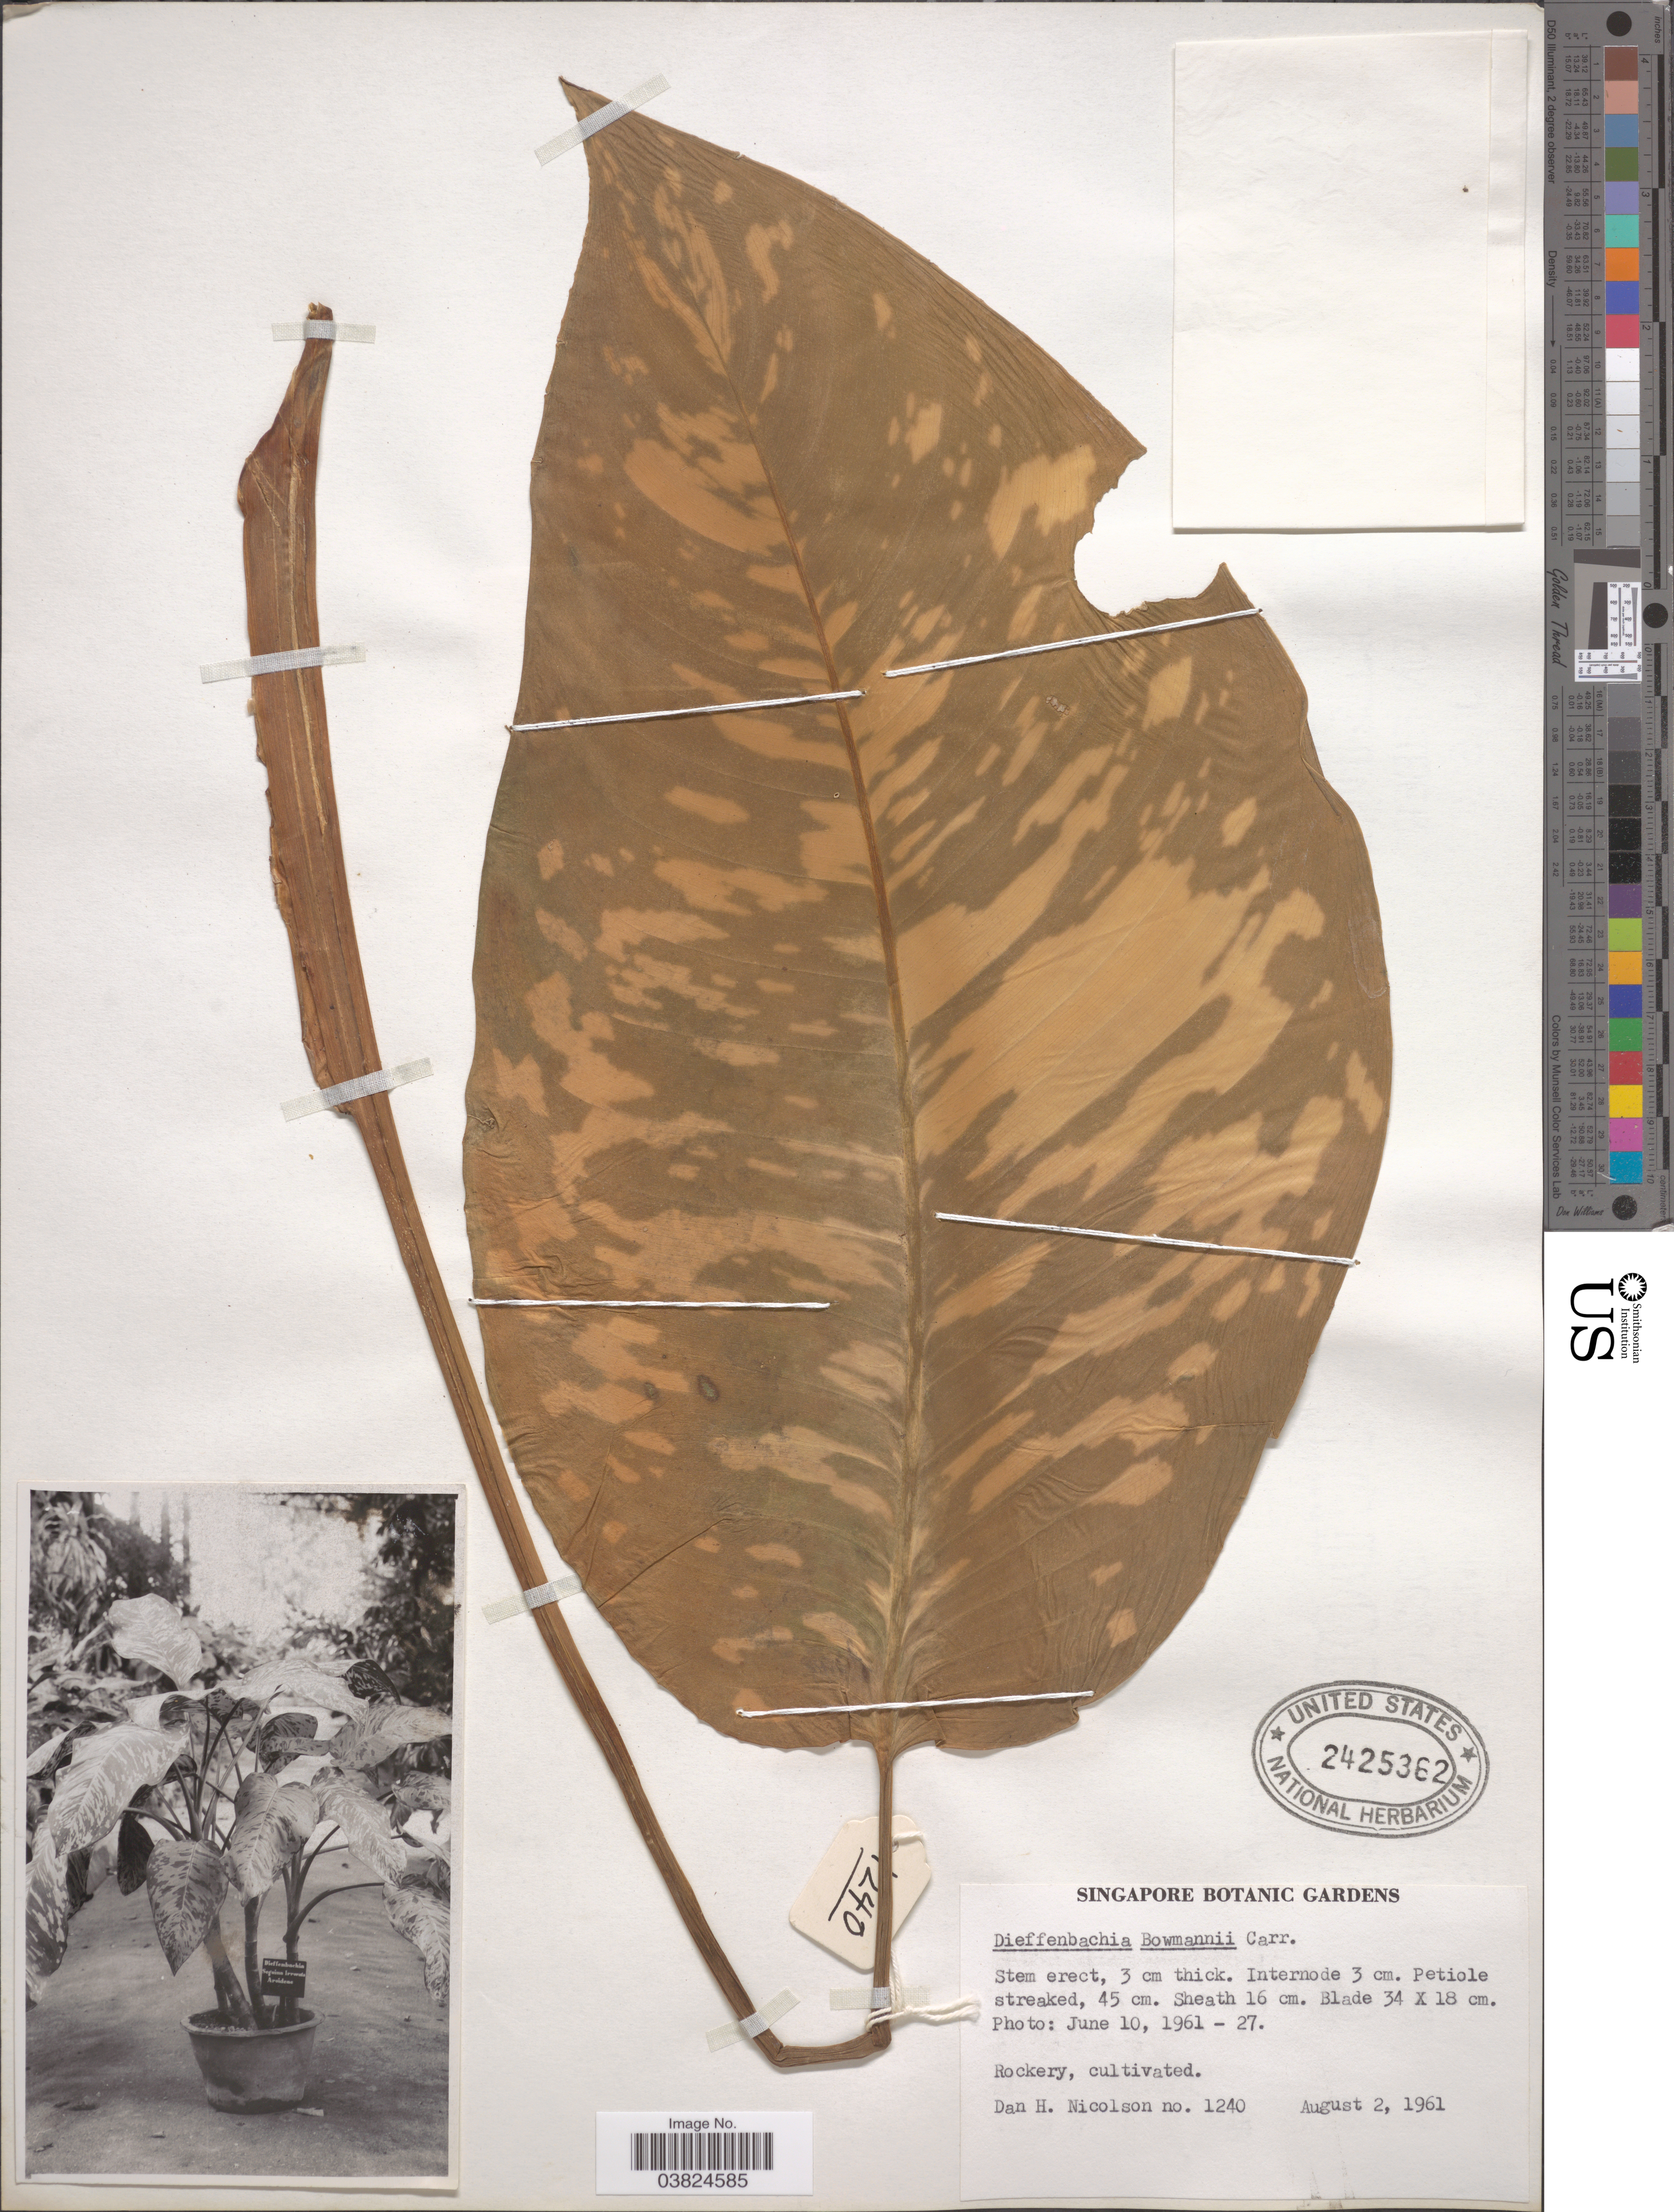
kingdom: Plantae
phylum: Tracheophyta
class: Liliopsida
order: Alismatales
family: Araceae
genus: Dieffenbachia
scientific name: Dieffenbachia bowmannii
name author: Carrière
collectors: D. H. Nicolson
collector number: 1240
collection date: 1961-08-02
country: Singapore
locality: Singapore Botanic Gardens. Rockery.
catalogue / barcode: US 2425362